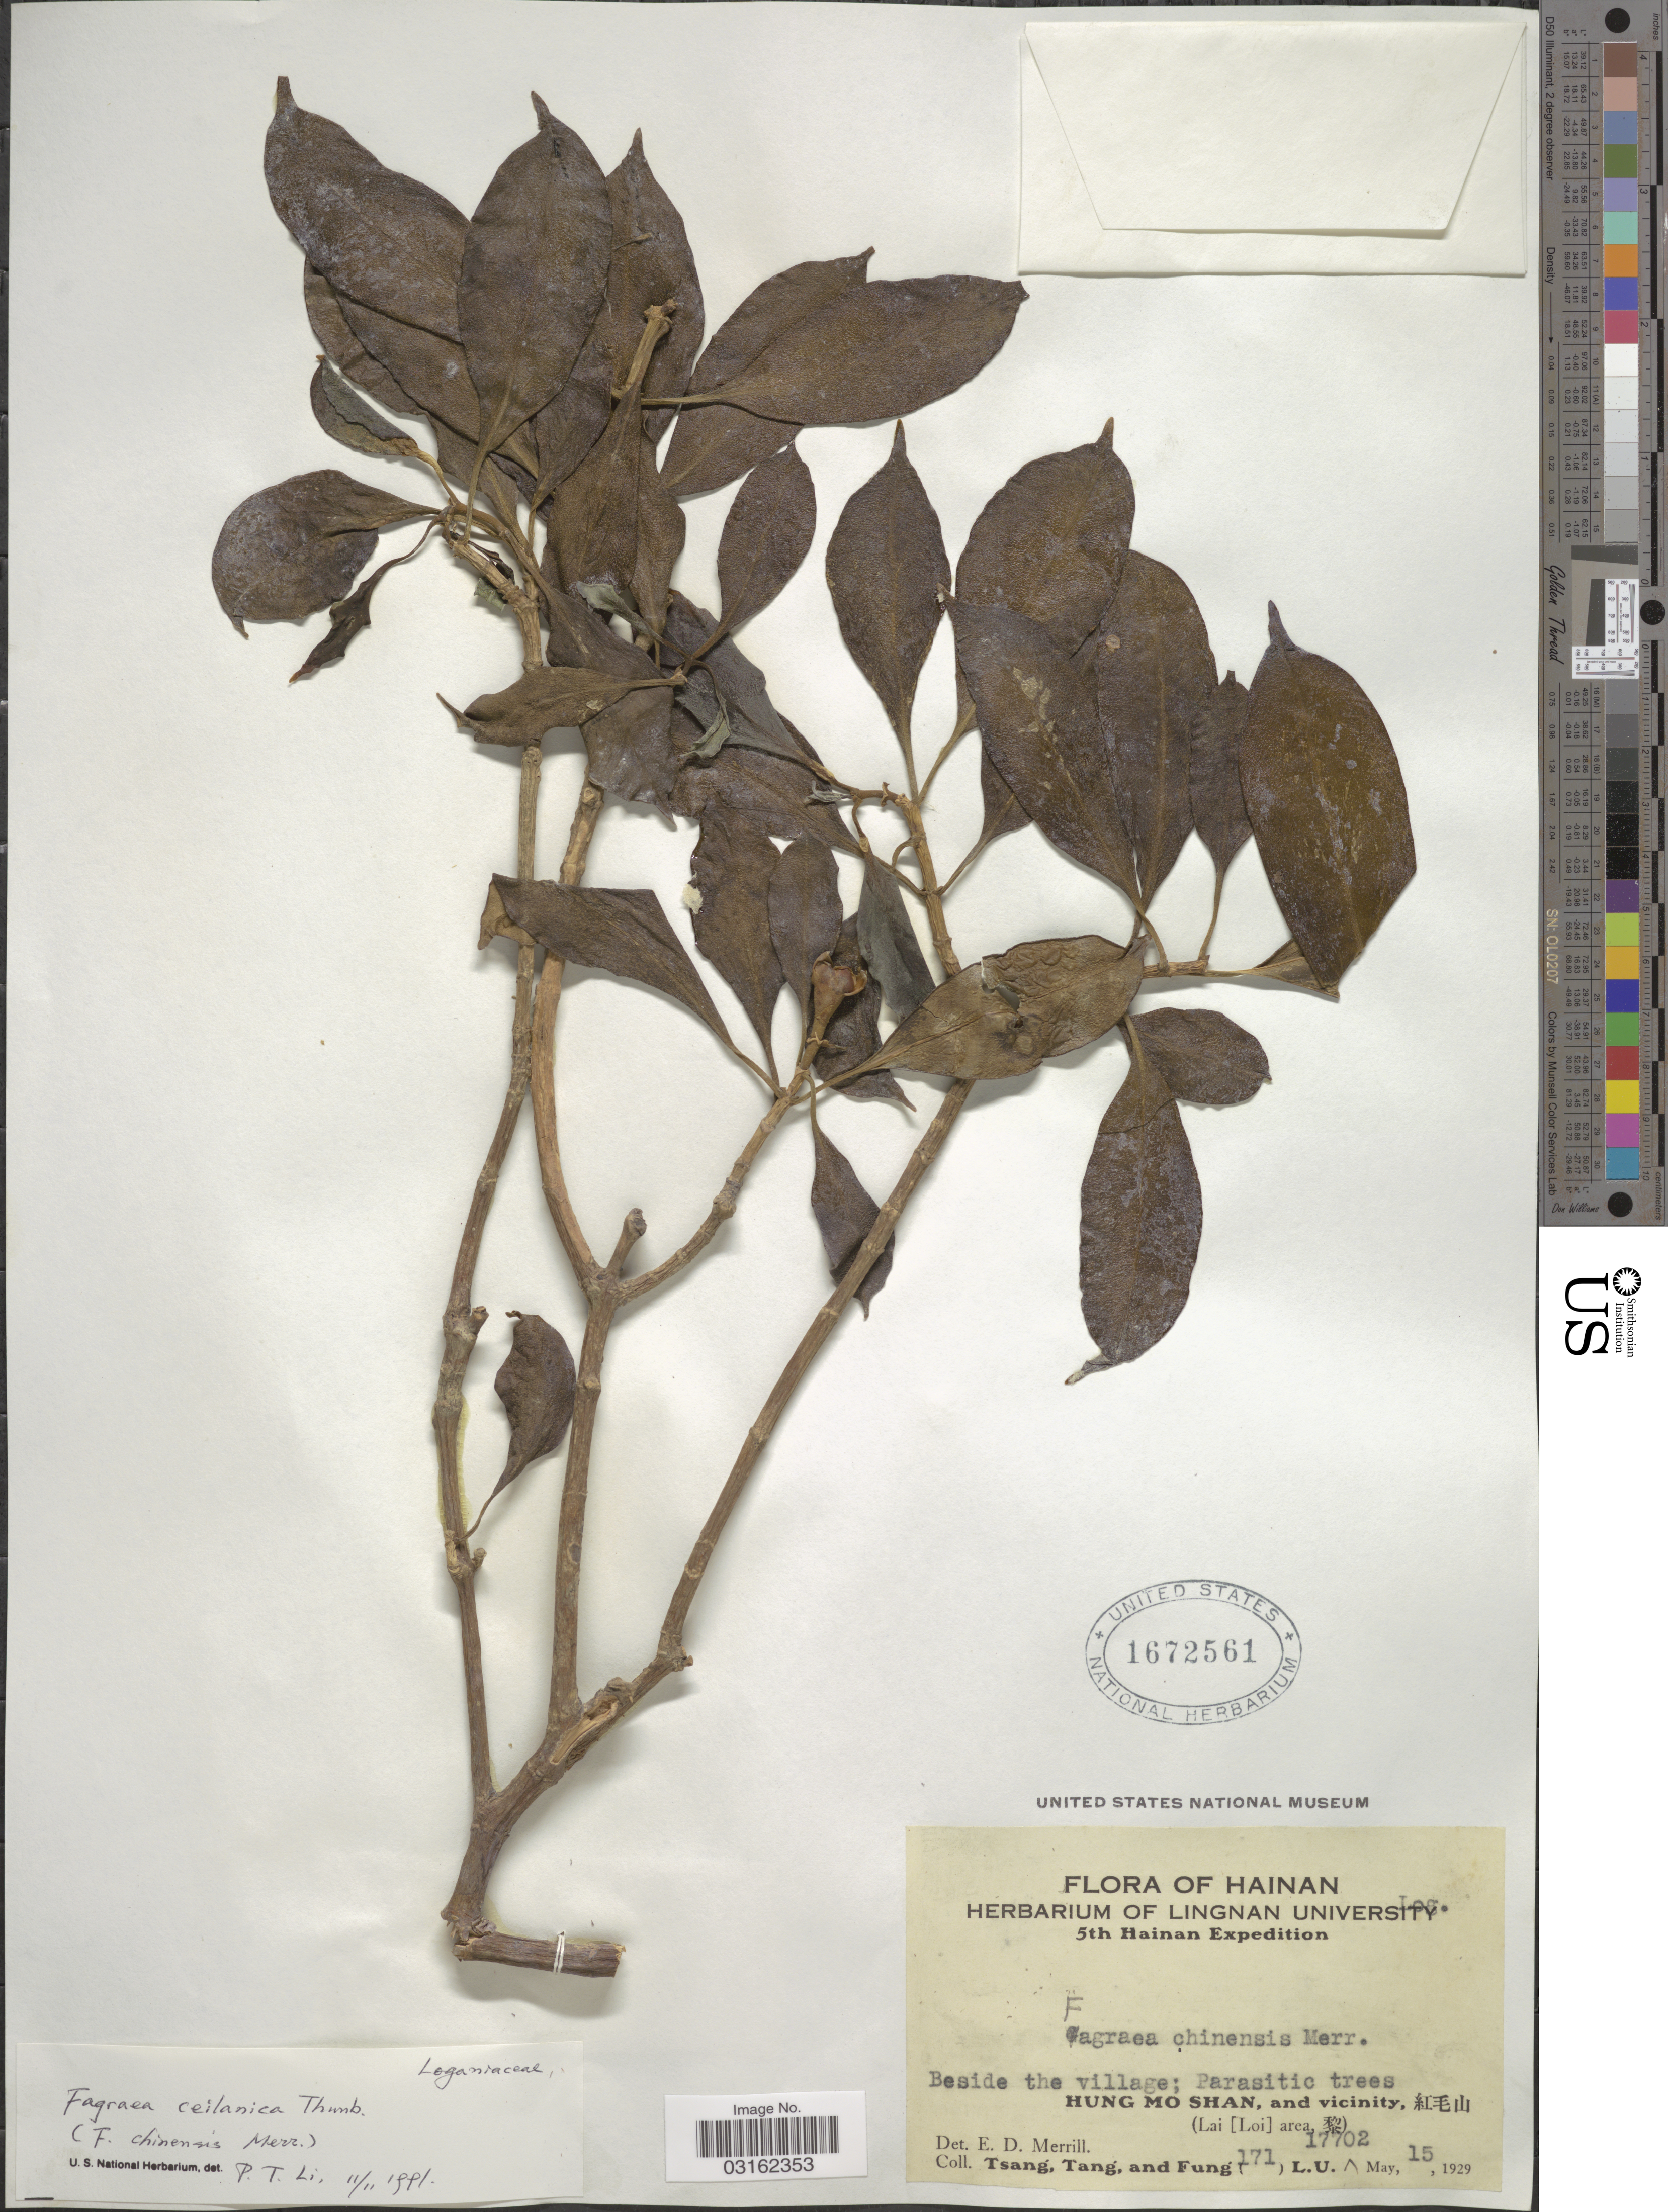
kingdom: Plantae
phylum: Tracheophyta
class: Magnoliopsida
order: Gentianales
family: Gentianaceae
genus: Fagraea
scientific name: Fagraea ceilanica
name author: Thunb.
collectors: -- Tsang, -- Tang & Fung, --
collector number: (171)L.U.17702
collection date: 1929-05-15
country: China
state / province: Hainan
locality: Hung Mo Shan, and vicinity, (Lai [Loi] area).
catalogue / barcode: US 1672561